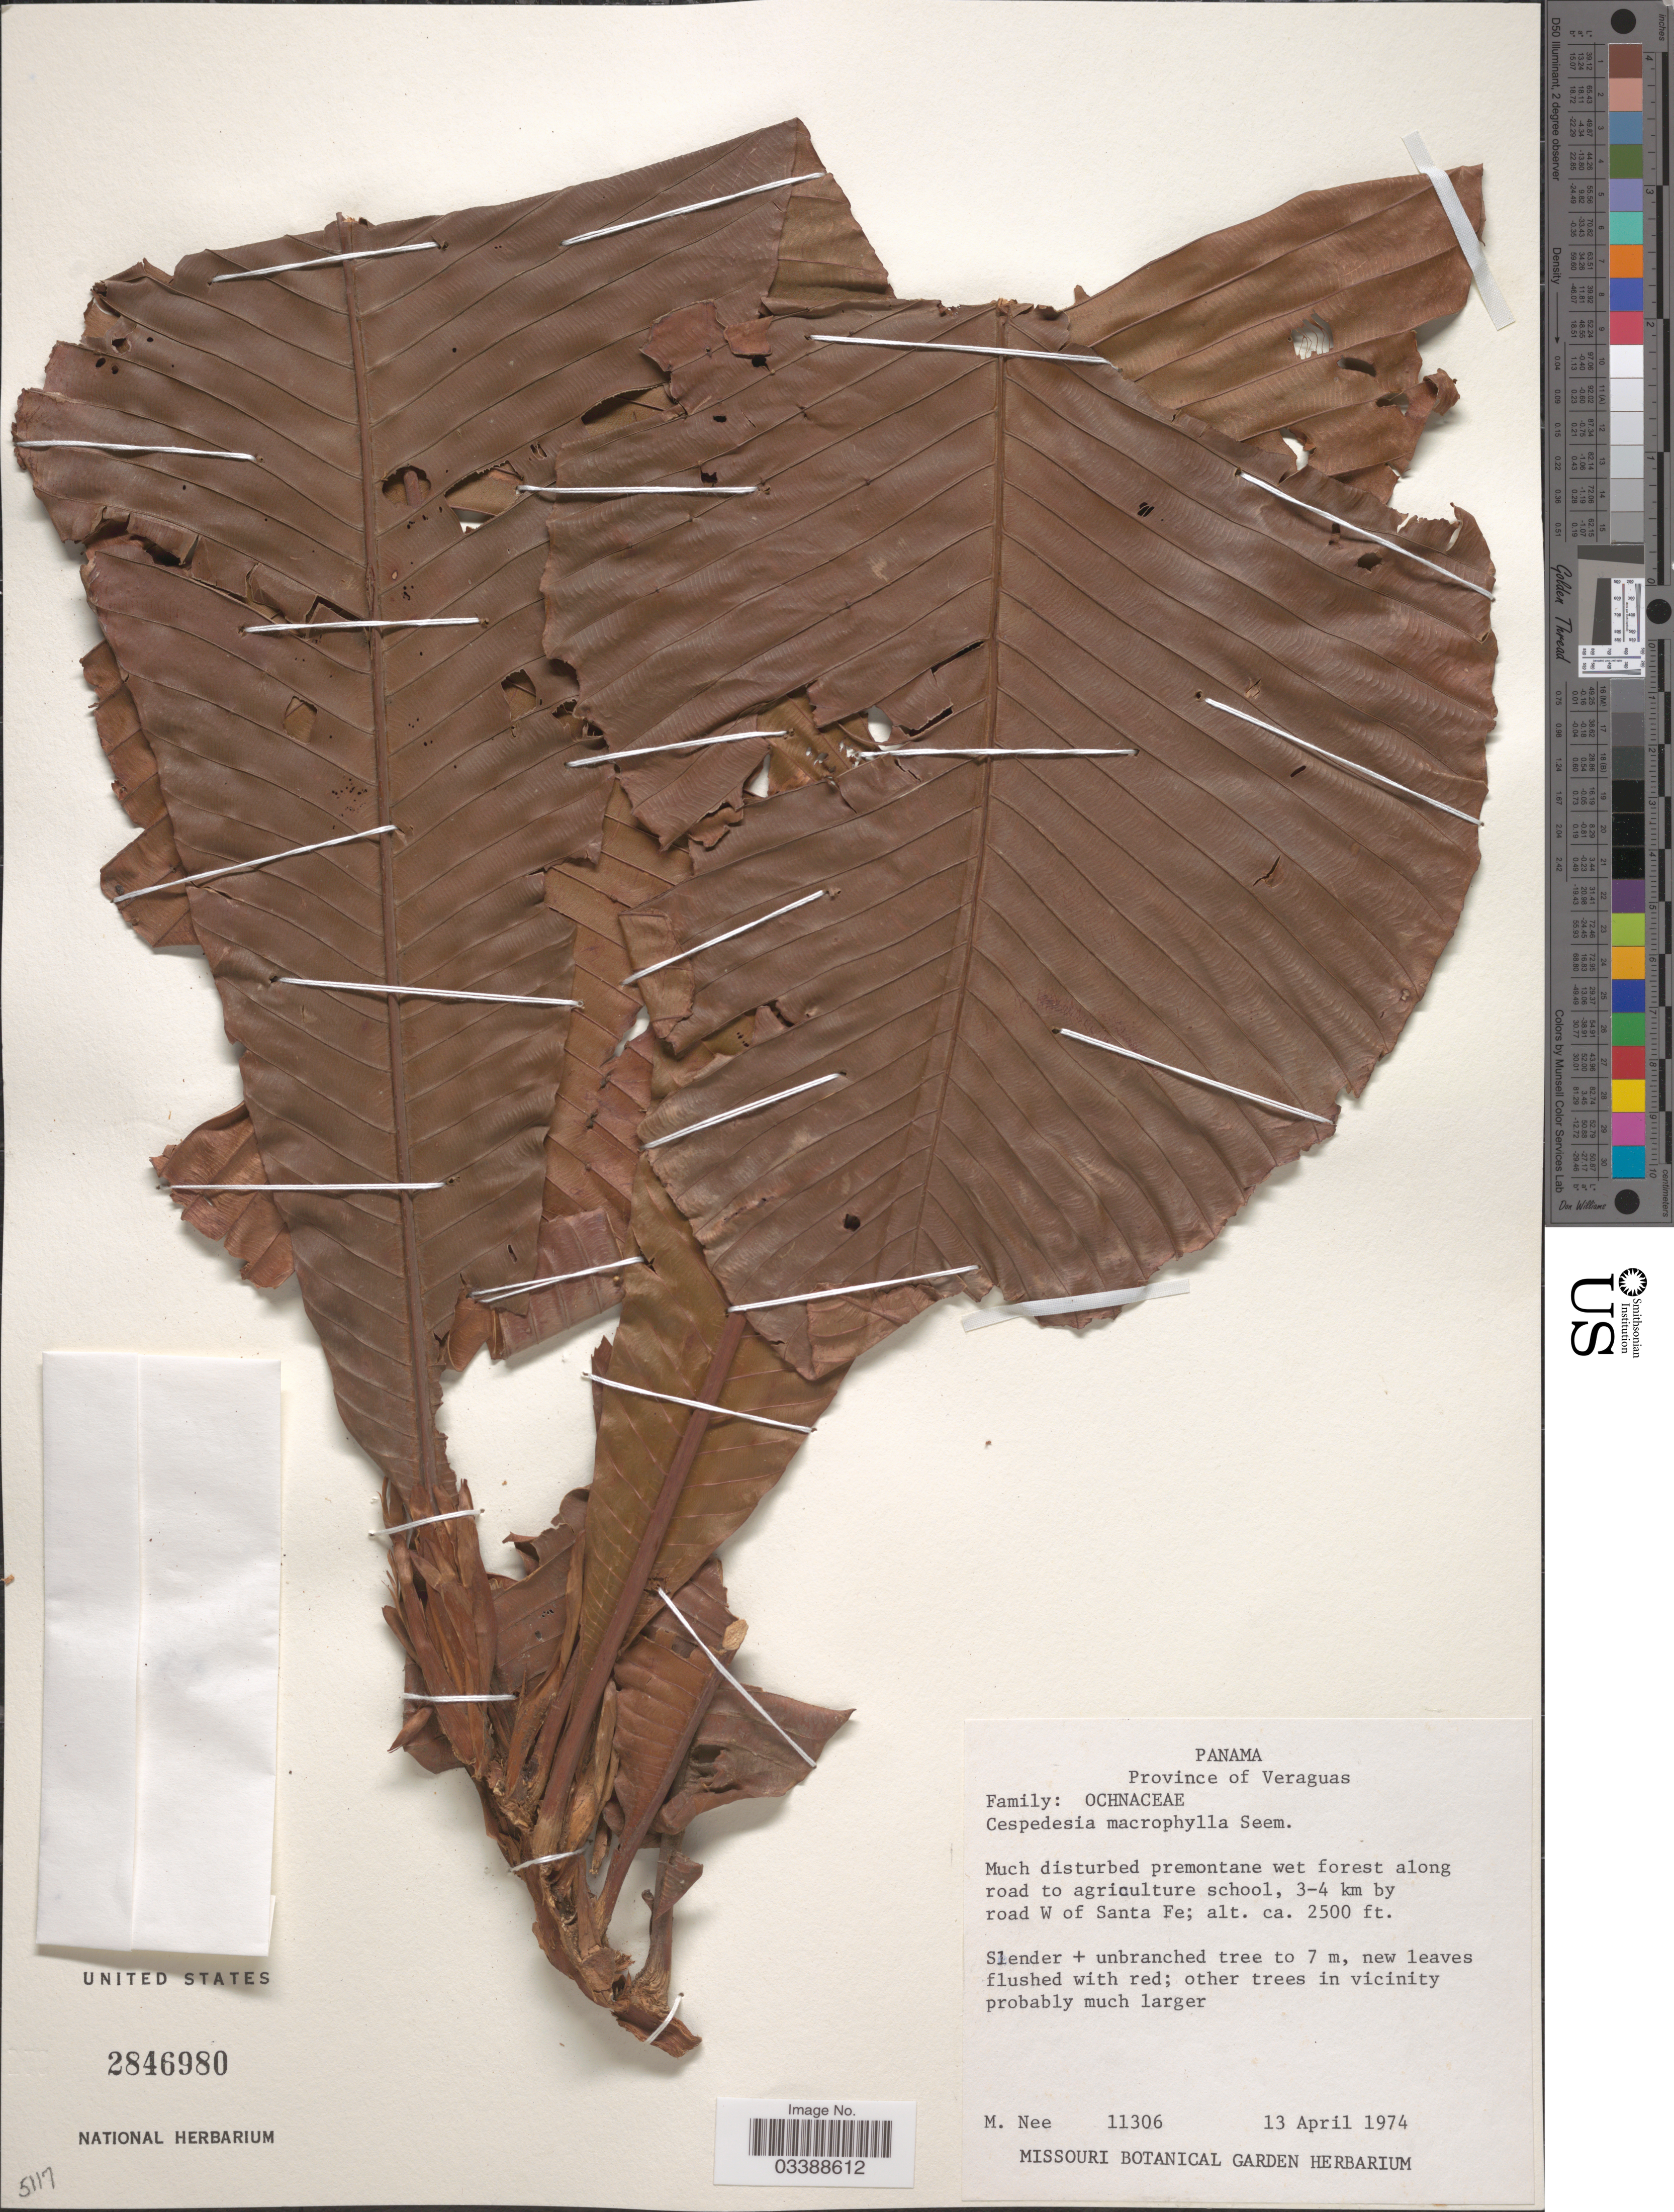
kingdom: Plantae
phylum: Tracheophyta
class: Magnoliopsida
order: Malpighiales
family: Ochnaceae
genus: Cespedesia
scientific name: Cespedesia macrophylla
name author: Seem.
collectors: M. Nee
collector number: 11306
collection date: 1974-04-13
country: Panama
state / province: Veraguas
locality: Much disturbed premontane wet forest along road to agriculture school, 3-4 km by road W of Santa Fe.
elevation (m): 762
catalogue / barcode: US 2846980